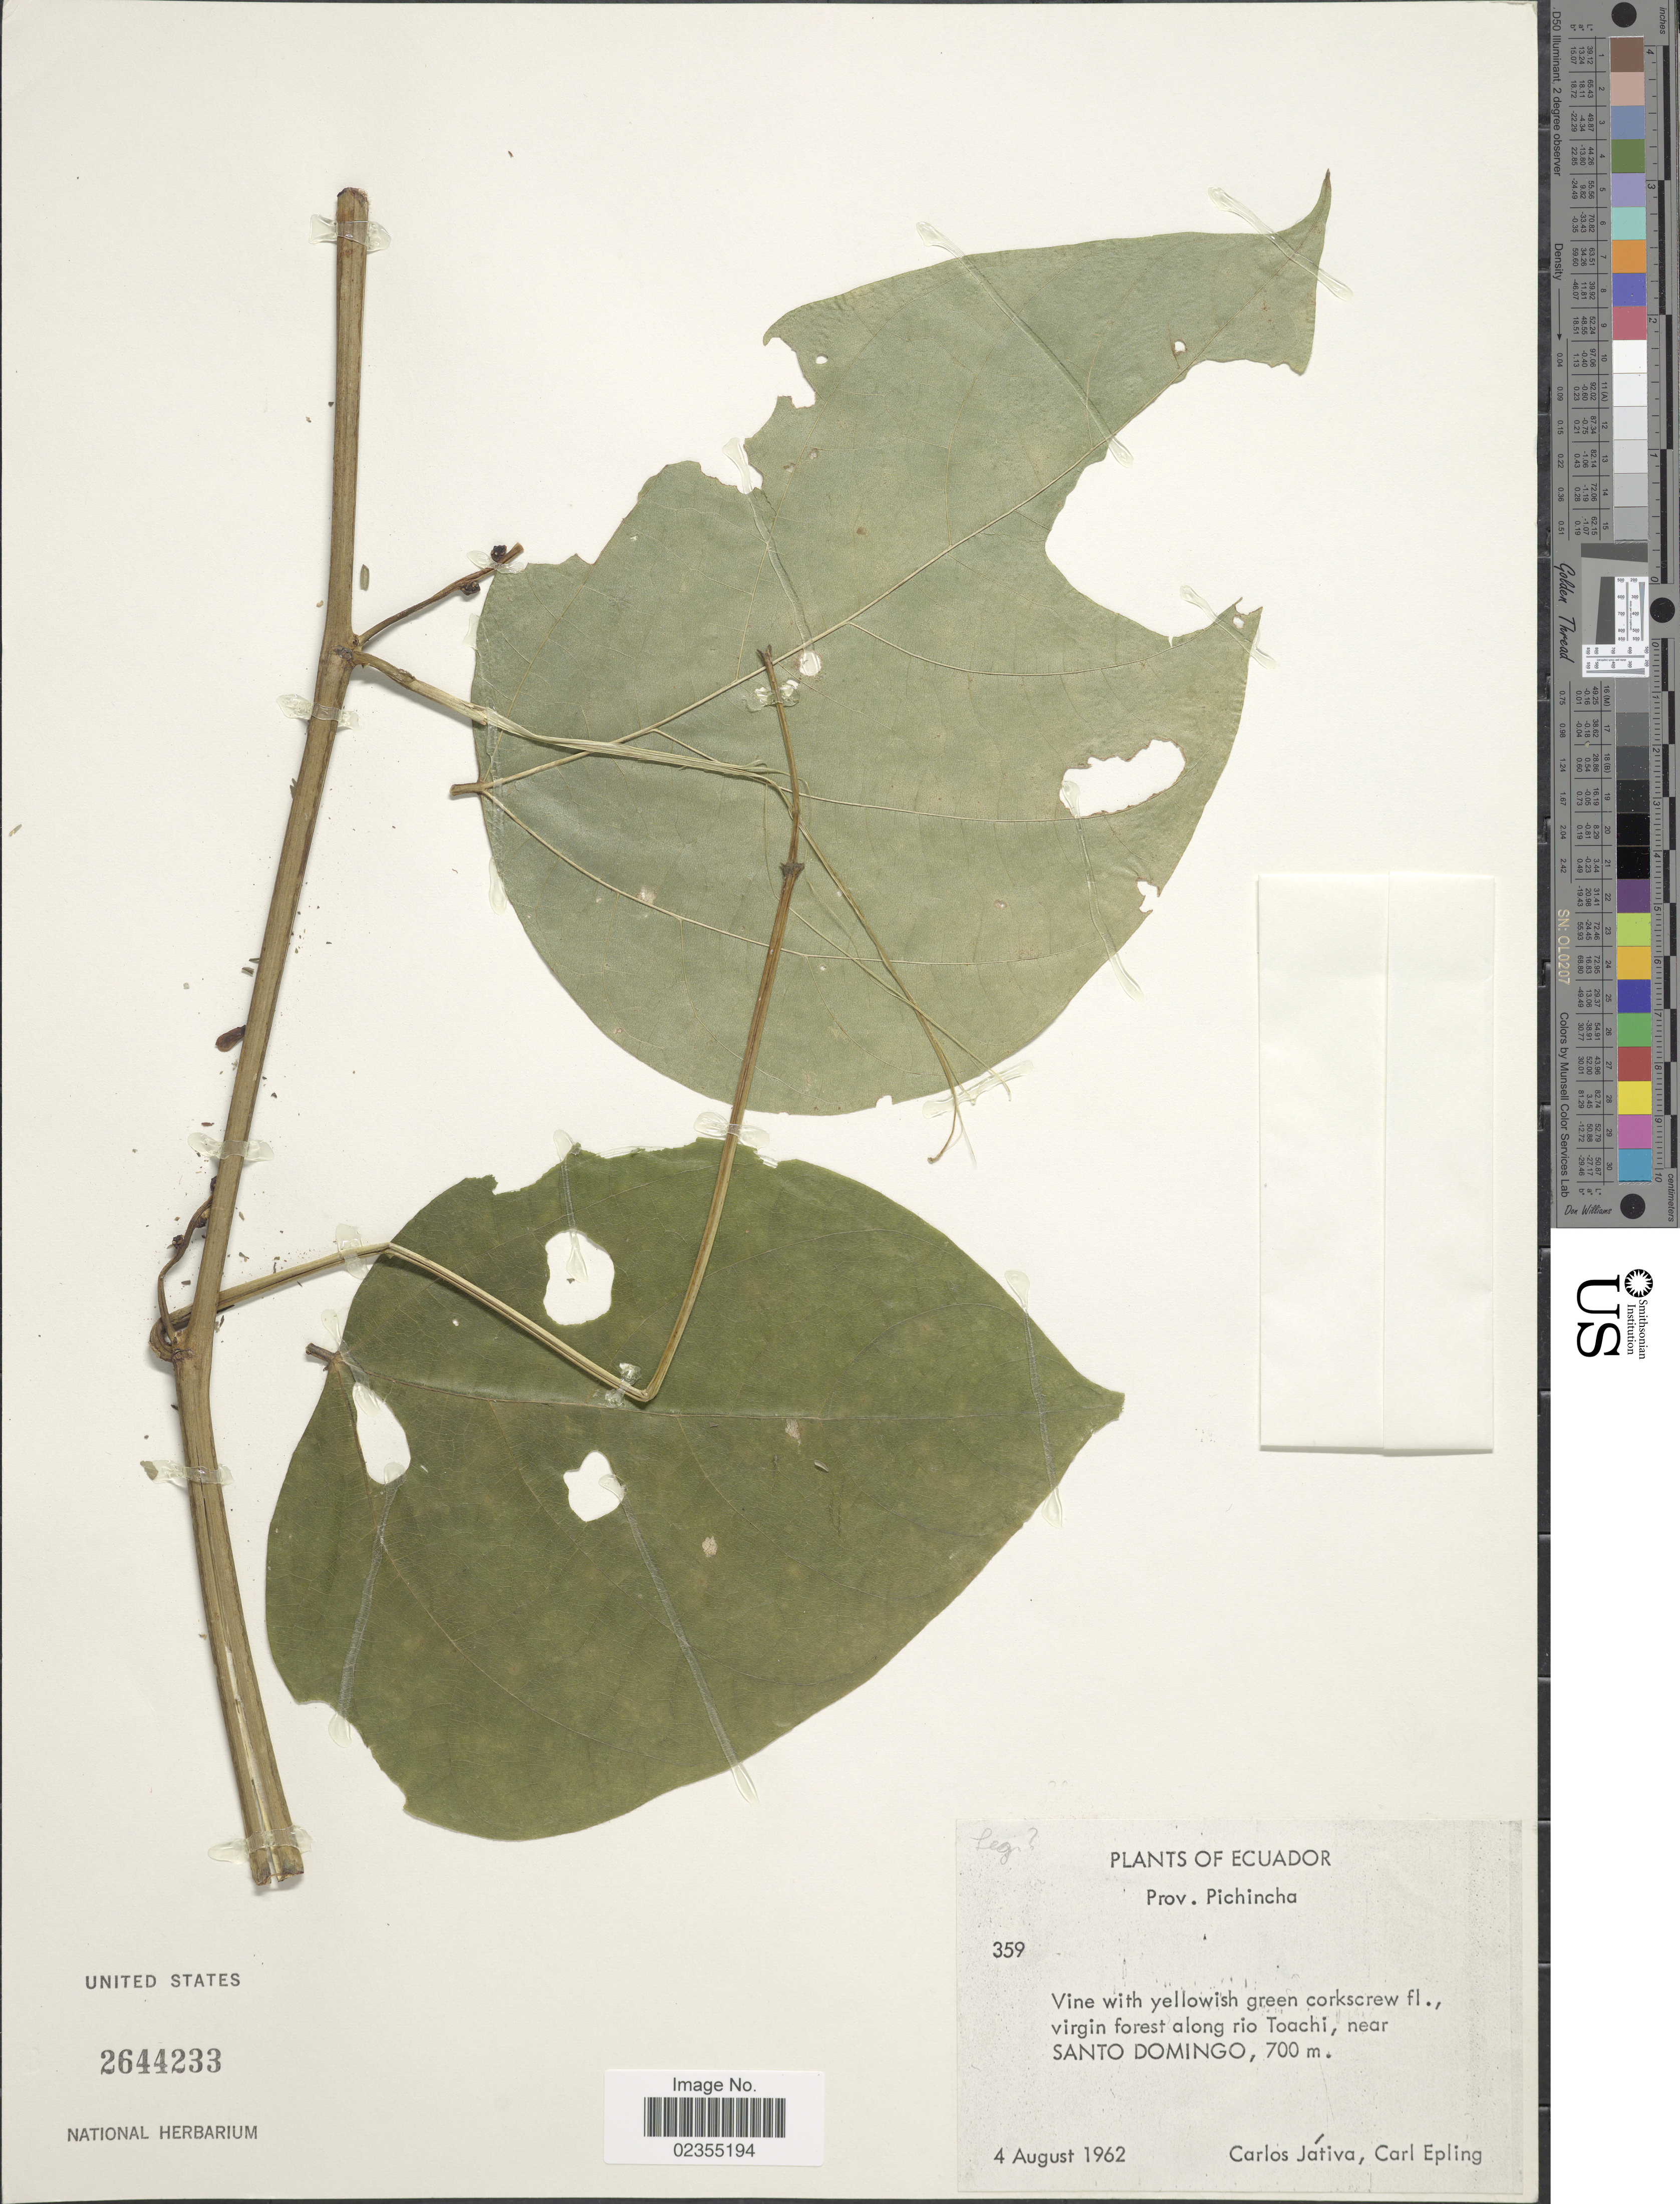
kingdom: Plantae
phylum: Tracheophyta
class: Magnoliopsida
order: Fabales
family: Fabaceae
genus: Dioclea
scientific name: Dioclea sp.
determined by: Mansano, V. F.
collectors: C. D. Játiva & C. C. Epling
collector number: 359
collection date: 1962-08-04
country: Ecuador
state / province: Pichincha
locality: Prov. Pichincha. Virgin forest along rio Toachi, near Santo Domingo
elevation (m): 700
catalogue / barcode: US 2644233